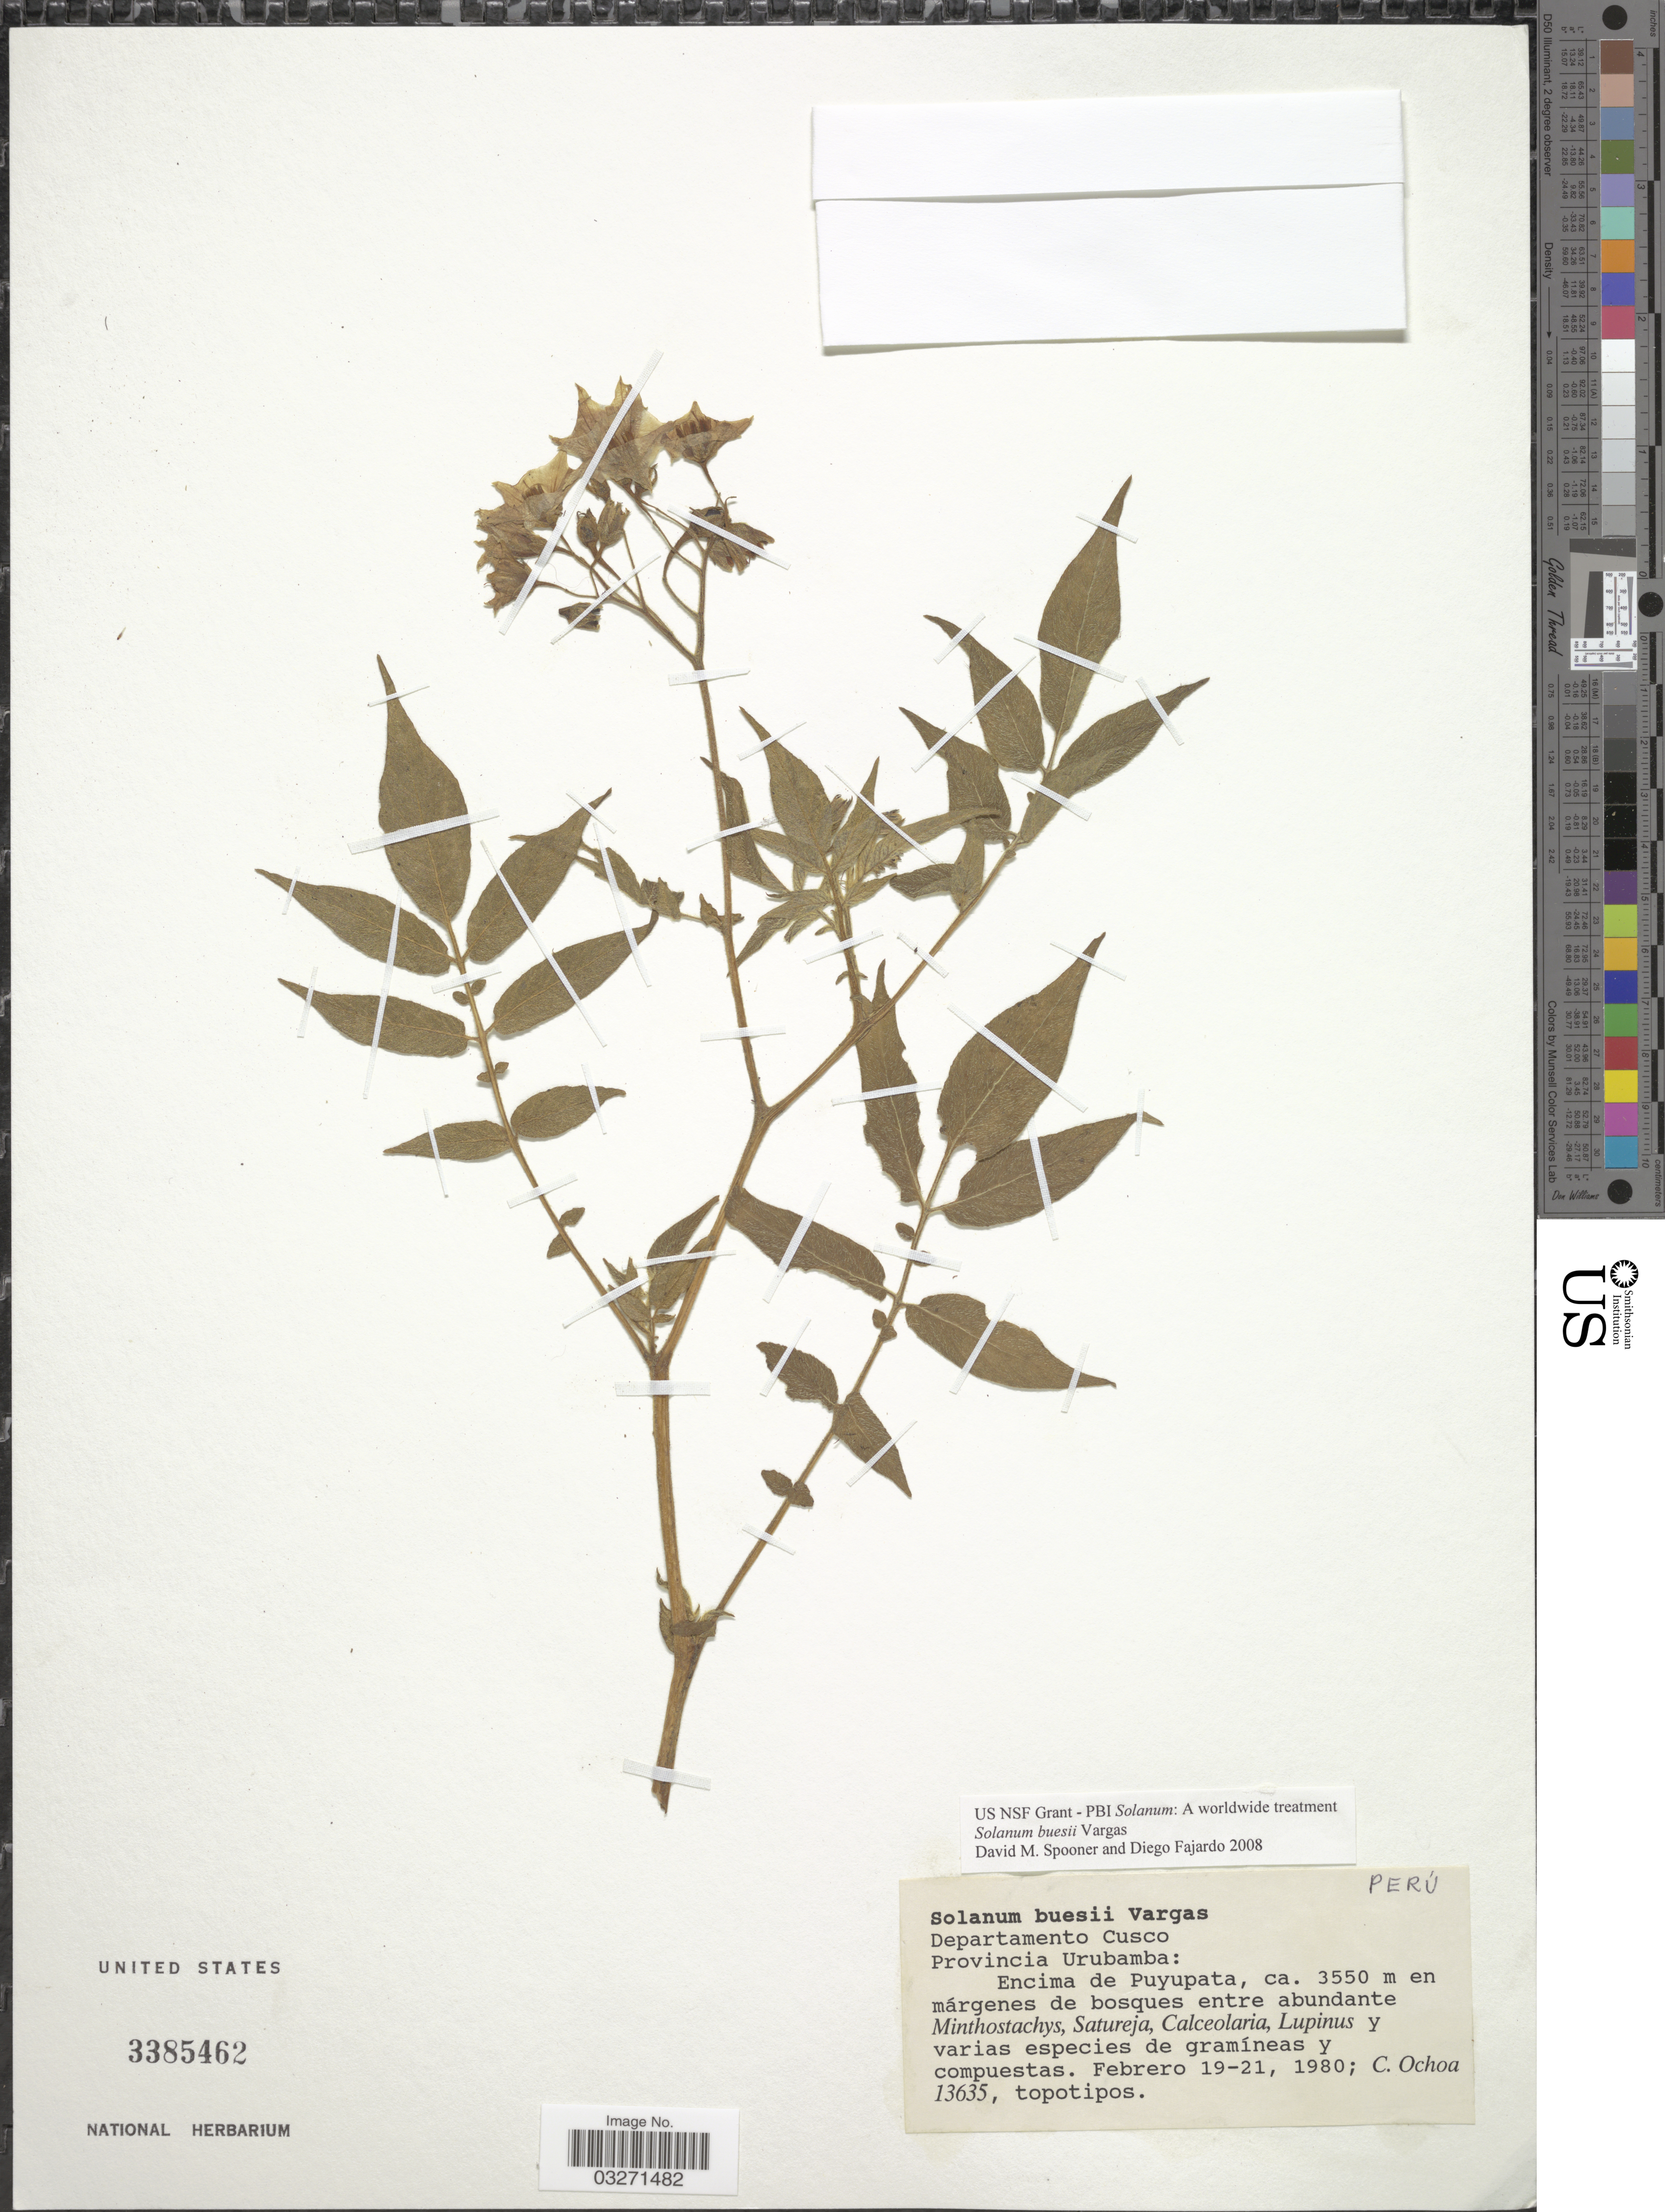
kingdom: Plantae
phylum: Tracheophyta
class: Magnoliopsida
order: Solanales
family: Solanaceae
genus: Solanum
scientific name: Solanum buesii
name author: Vargas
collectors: C. Ochoa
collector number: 13635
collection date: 1980-02-19/1980-02-21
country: Peru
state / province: Cusco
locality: Departamento Cusco. Provincia Urubamba: Encima de Puyupata.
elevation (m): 3550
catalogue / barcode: US 3385462